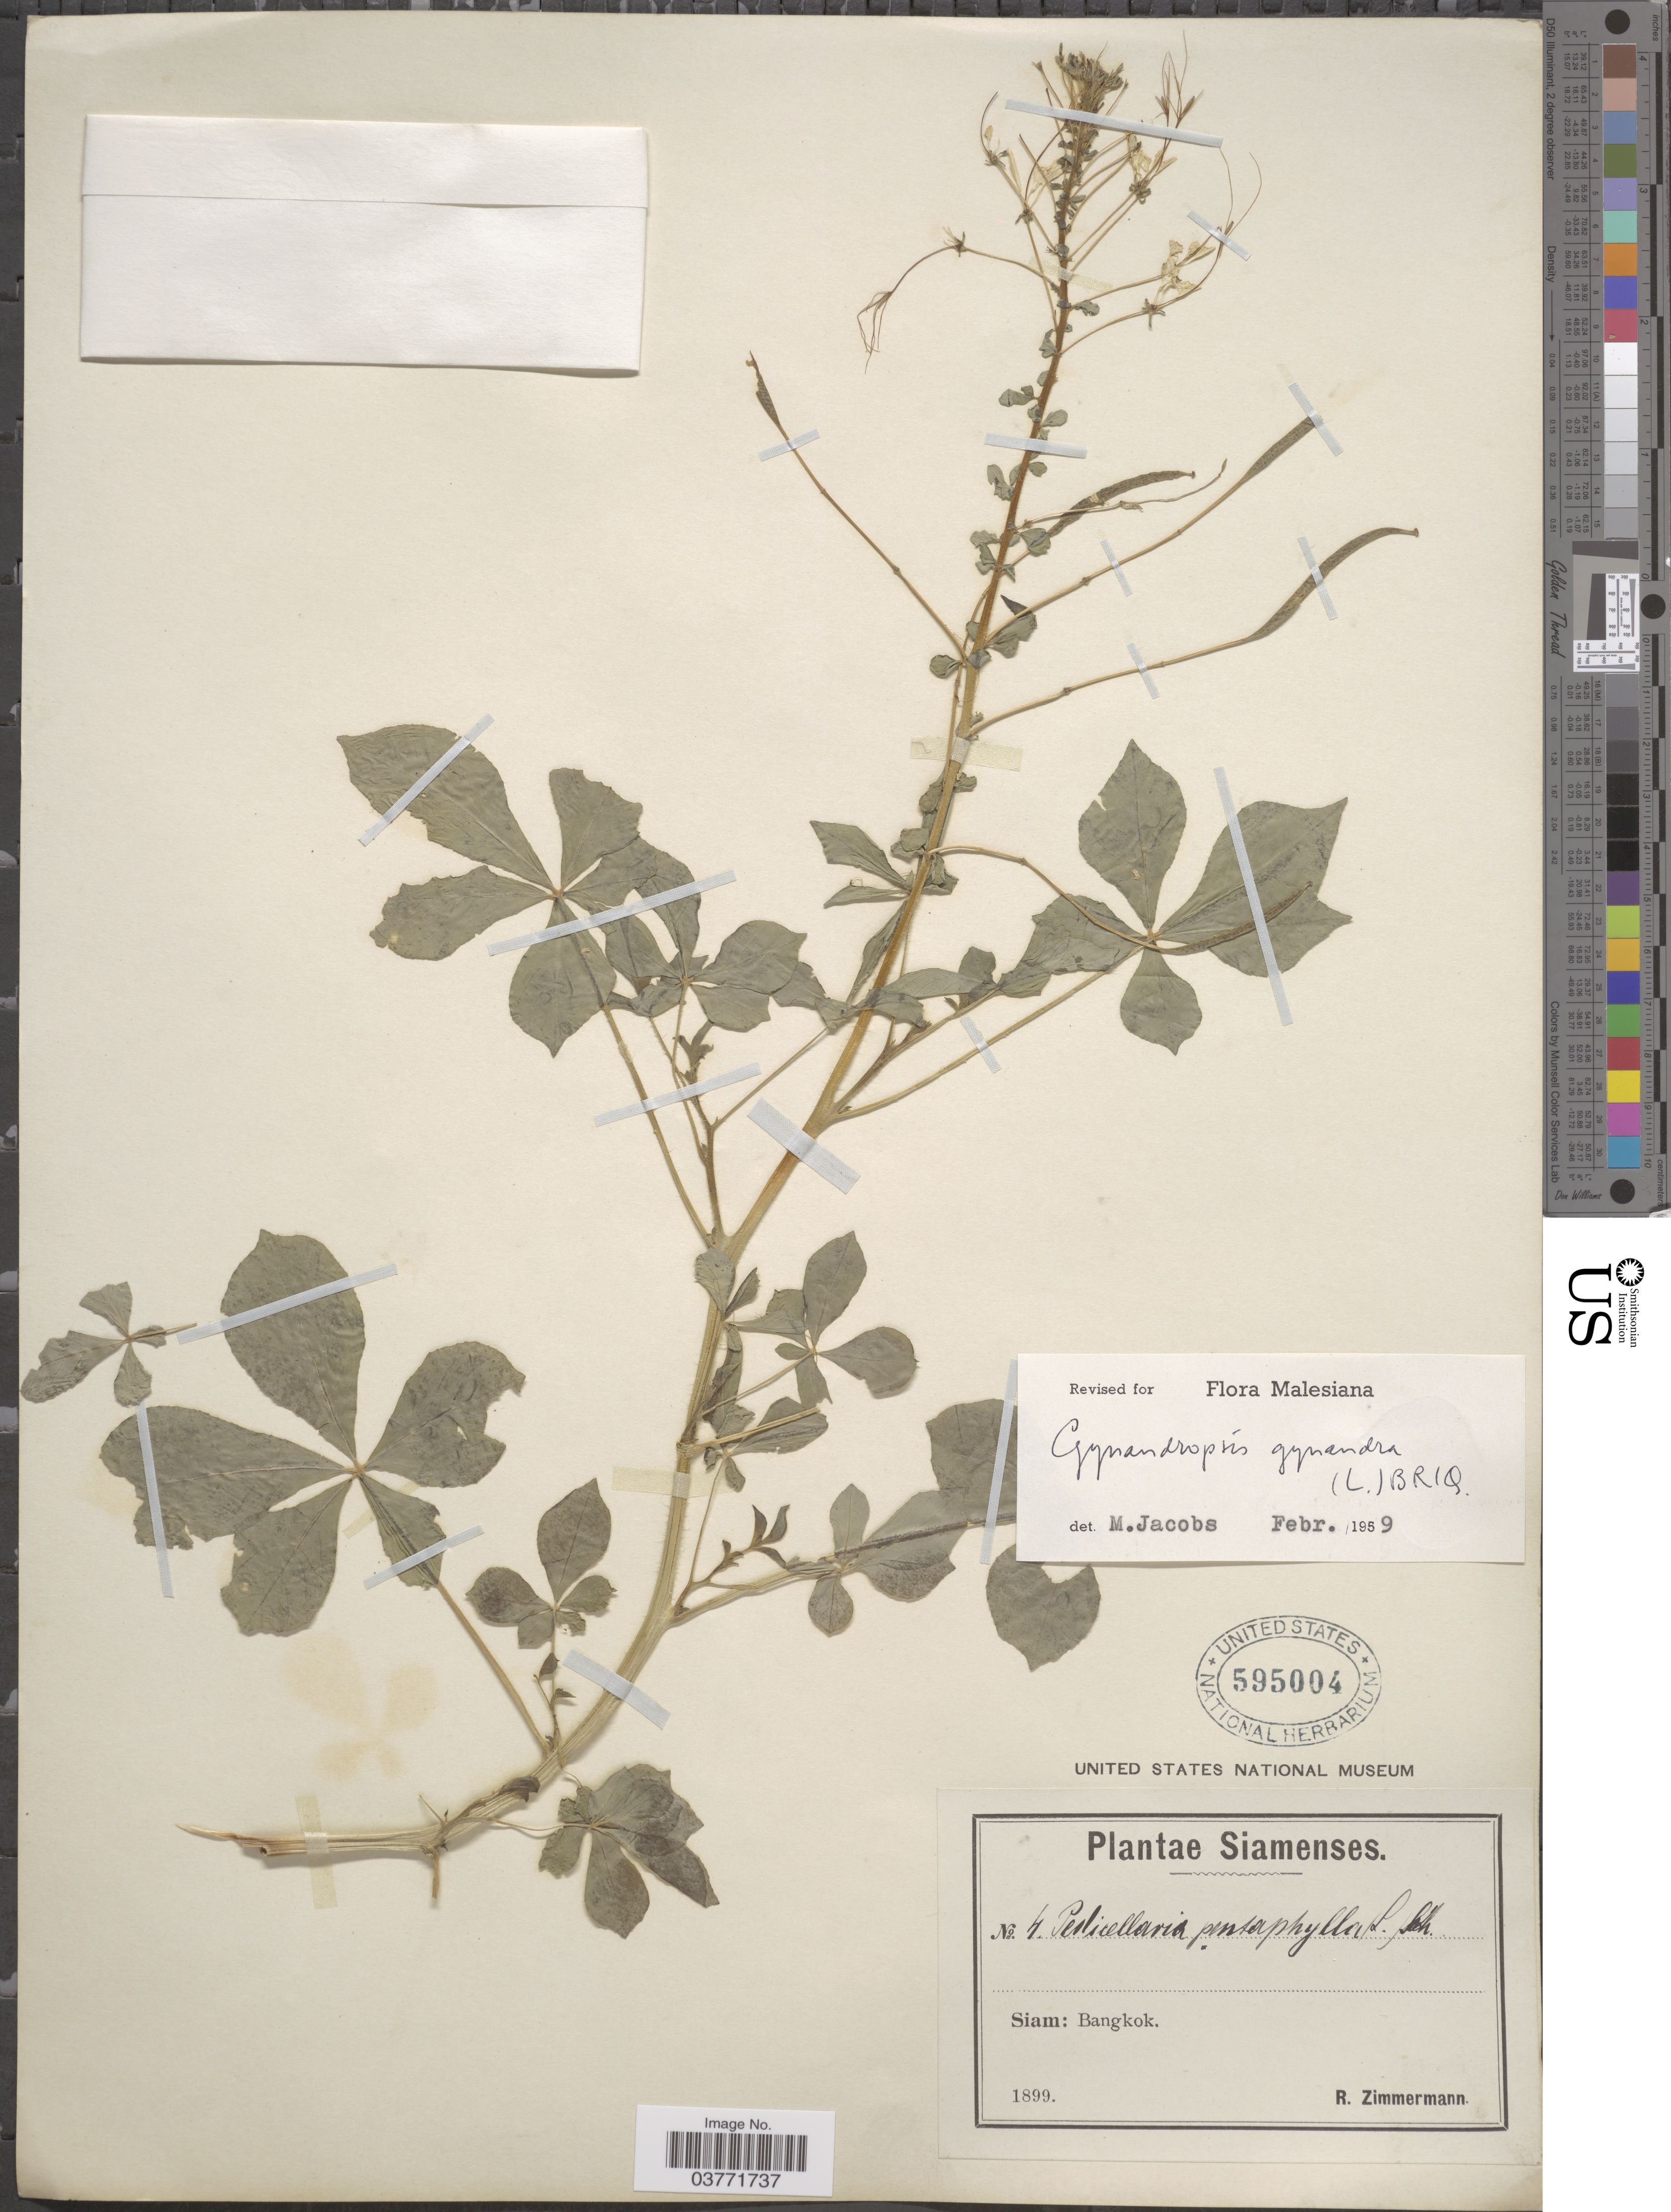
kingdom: Plantae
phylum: Tracheophyta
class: Magnoliopsida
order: Brassicales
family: Cleomaceae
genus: Gynandropsis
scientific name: Gynandropsis gynandra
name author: (L.) Briq.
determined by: Jacobs, M.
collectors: R. Zimmerman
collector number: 4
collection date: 1899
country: Thailand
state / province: Bangkok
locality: Siamenses. Siam.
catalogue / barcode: US 595004